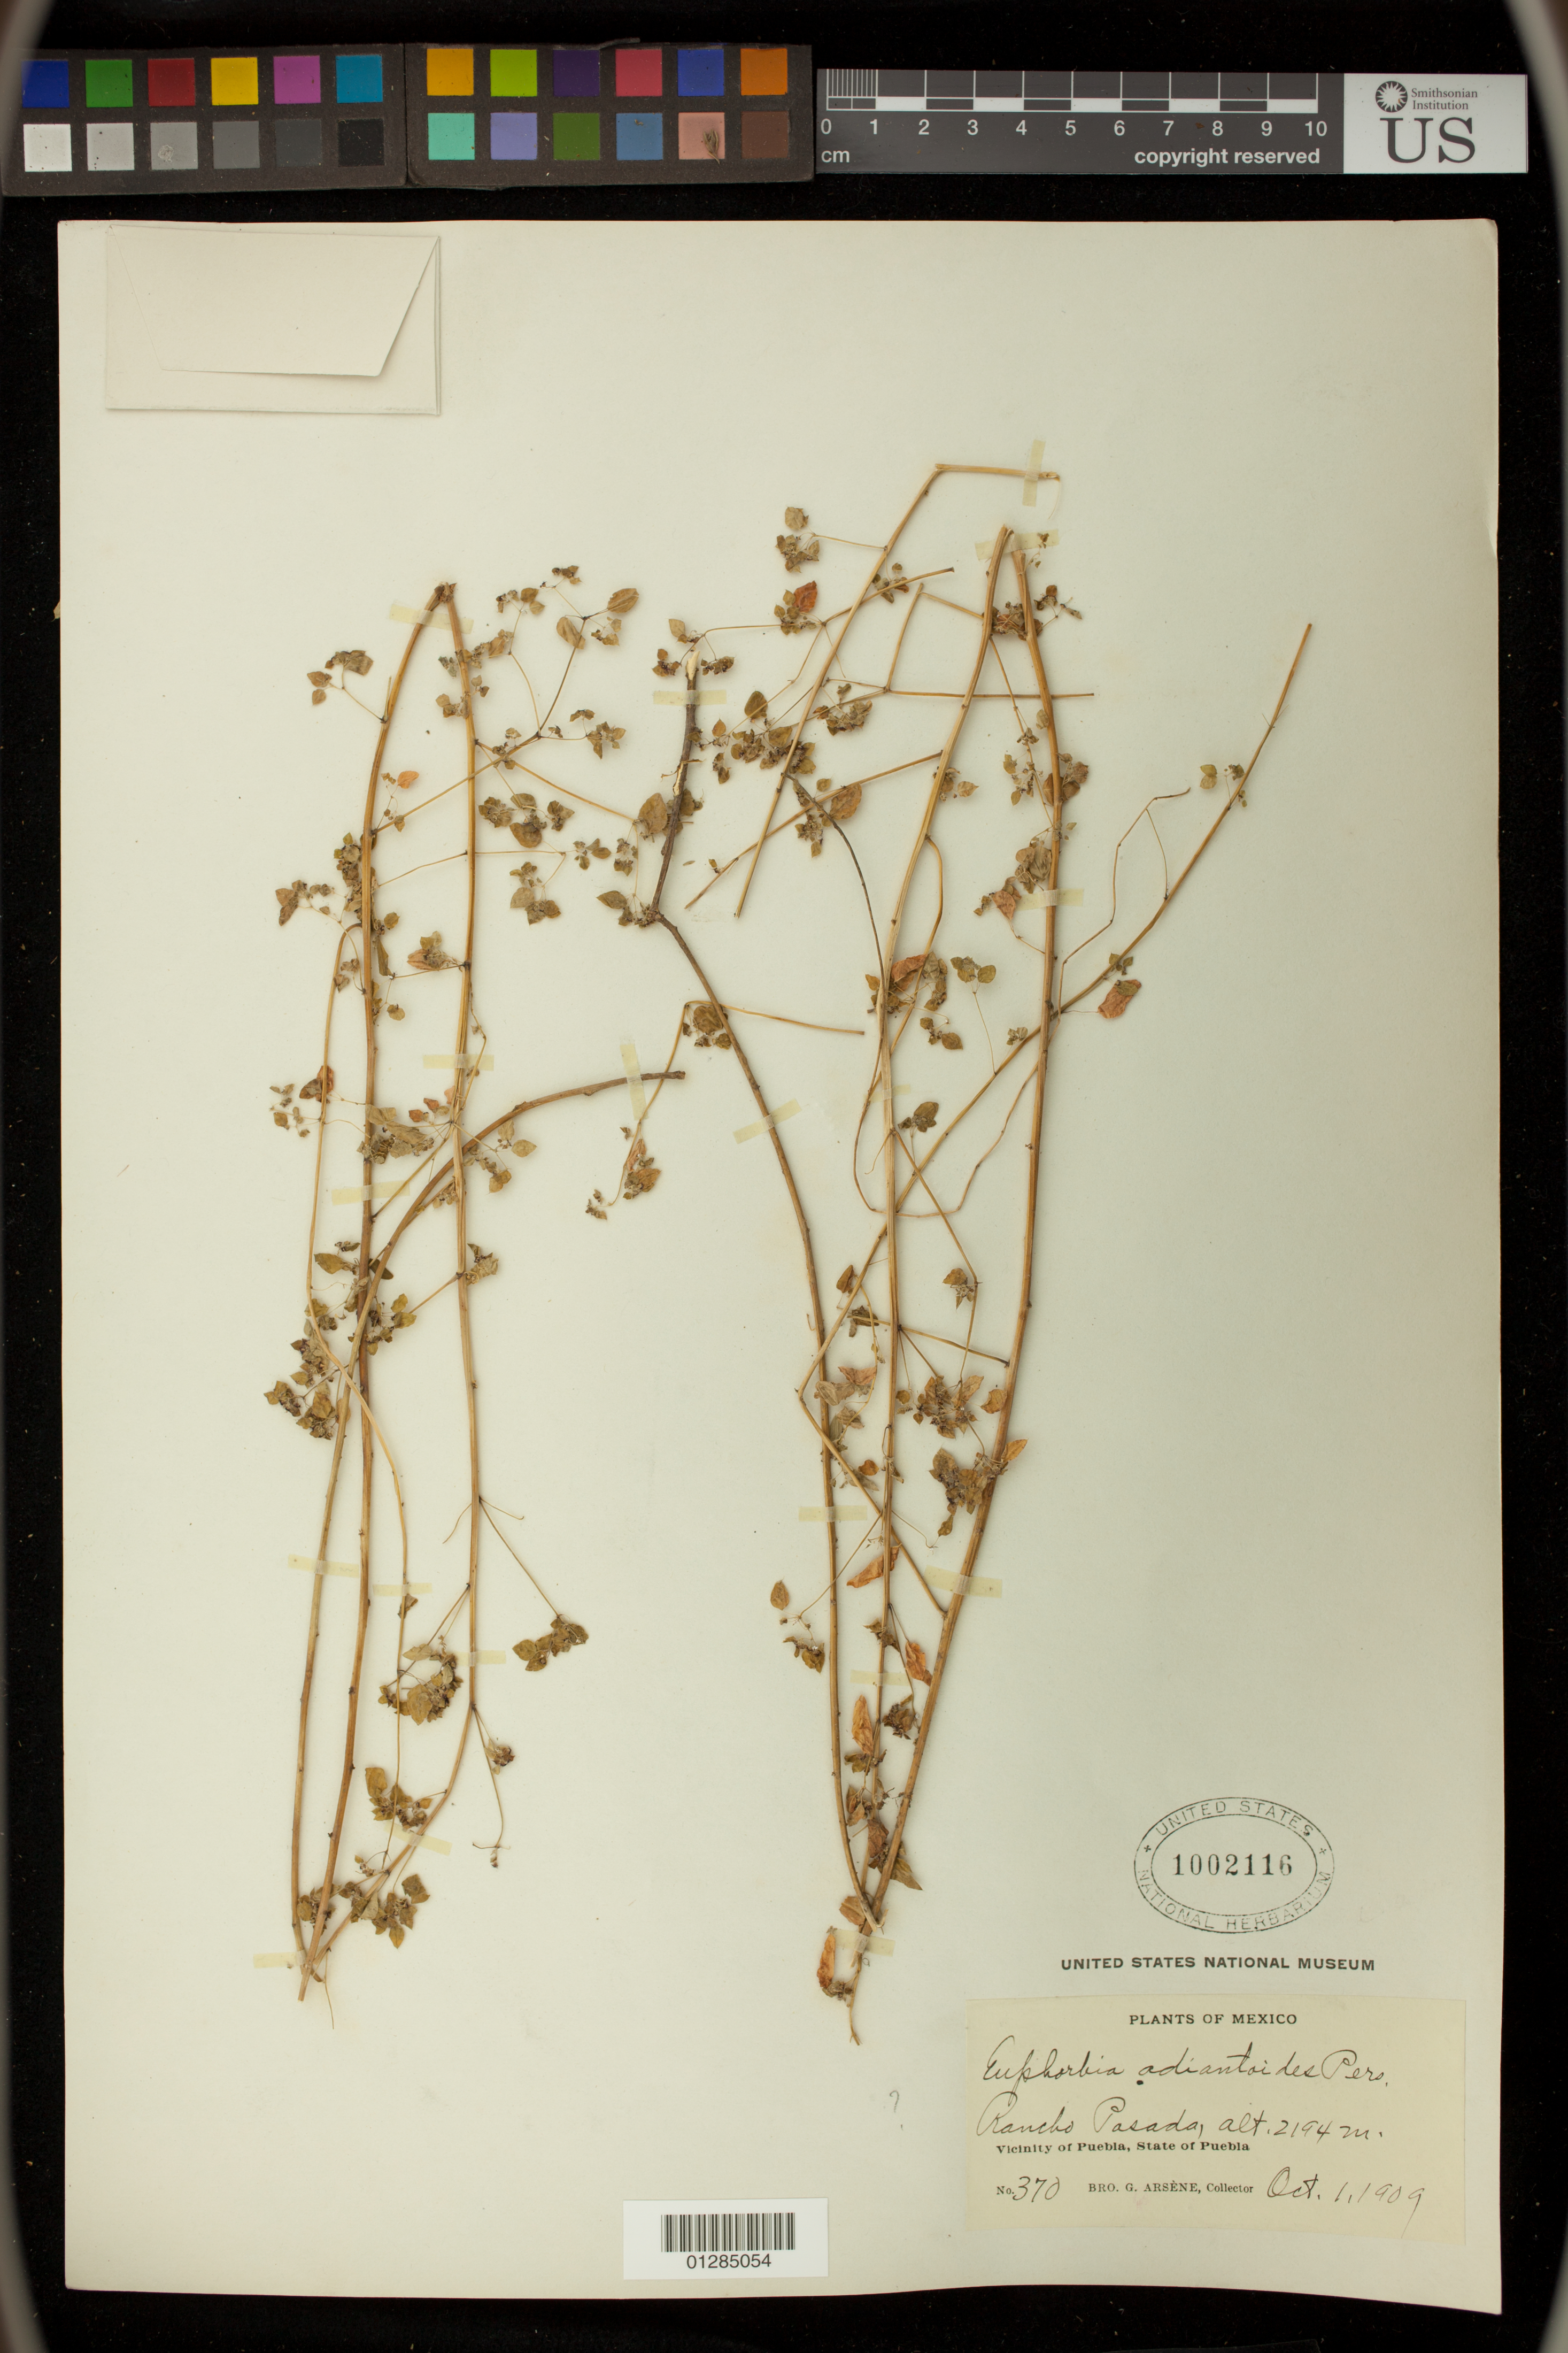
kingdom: Plantae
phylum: Tracheophyta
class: Magnoliopsida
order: Malpighiales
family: Euphorbiaceae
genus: Euphorbia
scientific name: Euphorbia adiantoides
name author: Lam.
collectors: Bro. G. Arsène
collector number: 370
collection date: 1909-10-01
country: Mexico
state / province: Puebla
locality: Vicinity of Puebla, Rancho Pasada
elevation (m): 2194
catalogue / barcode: US 1002116